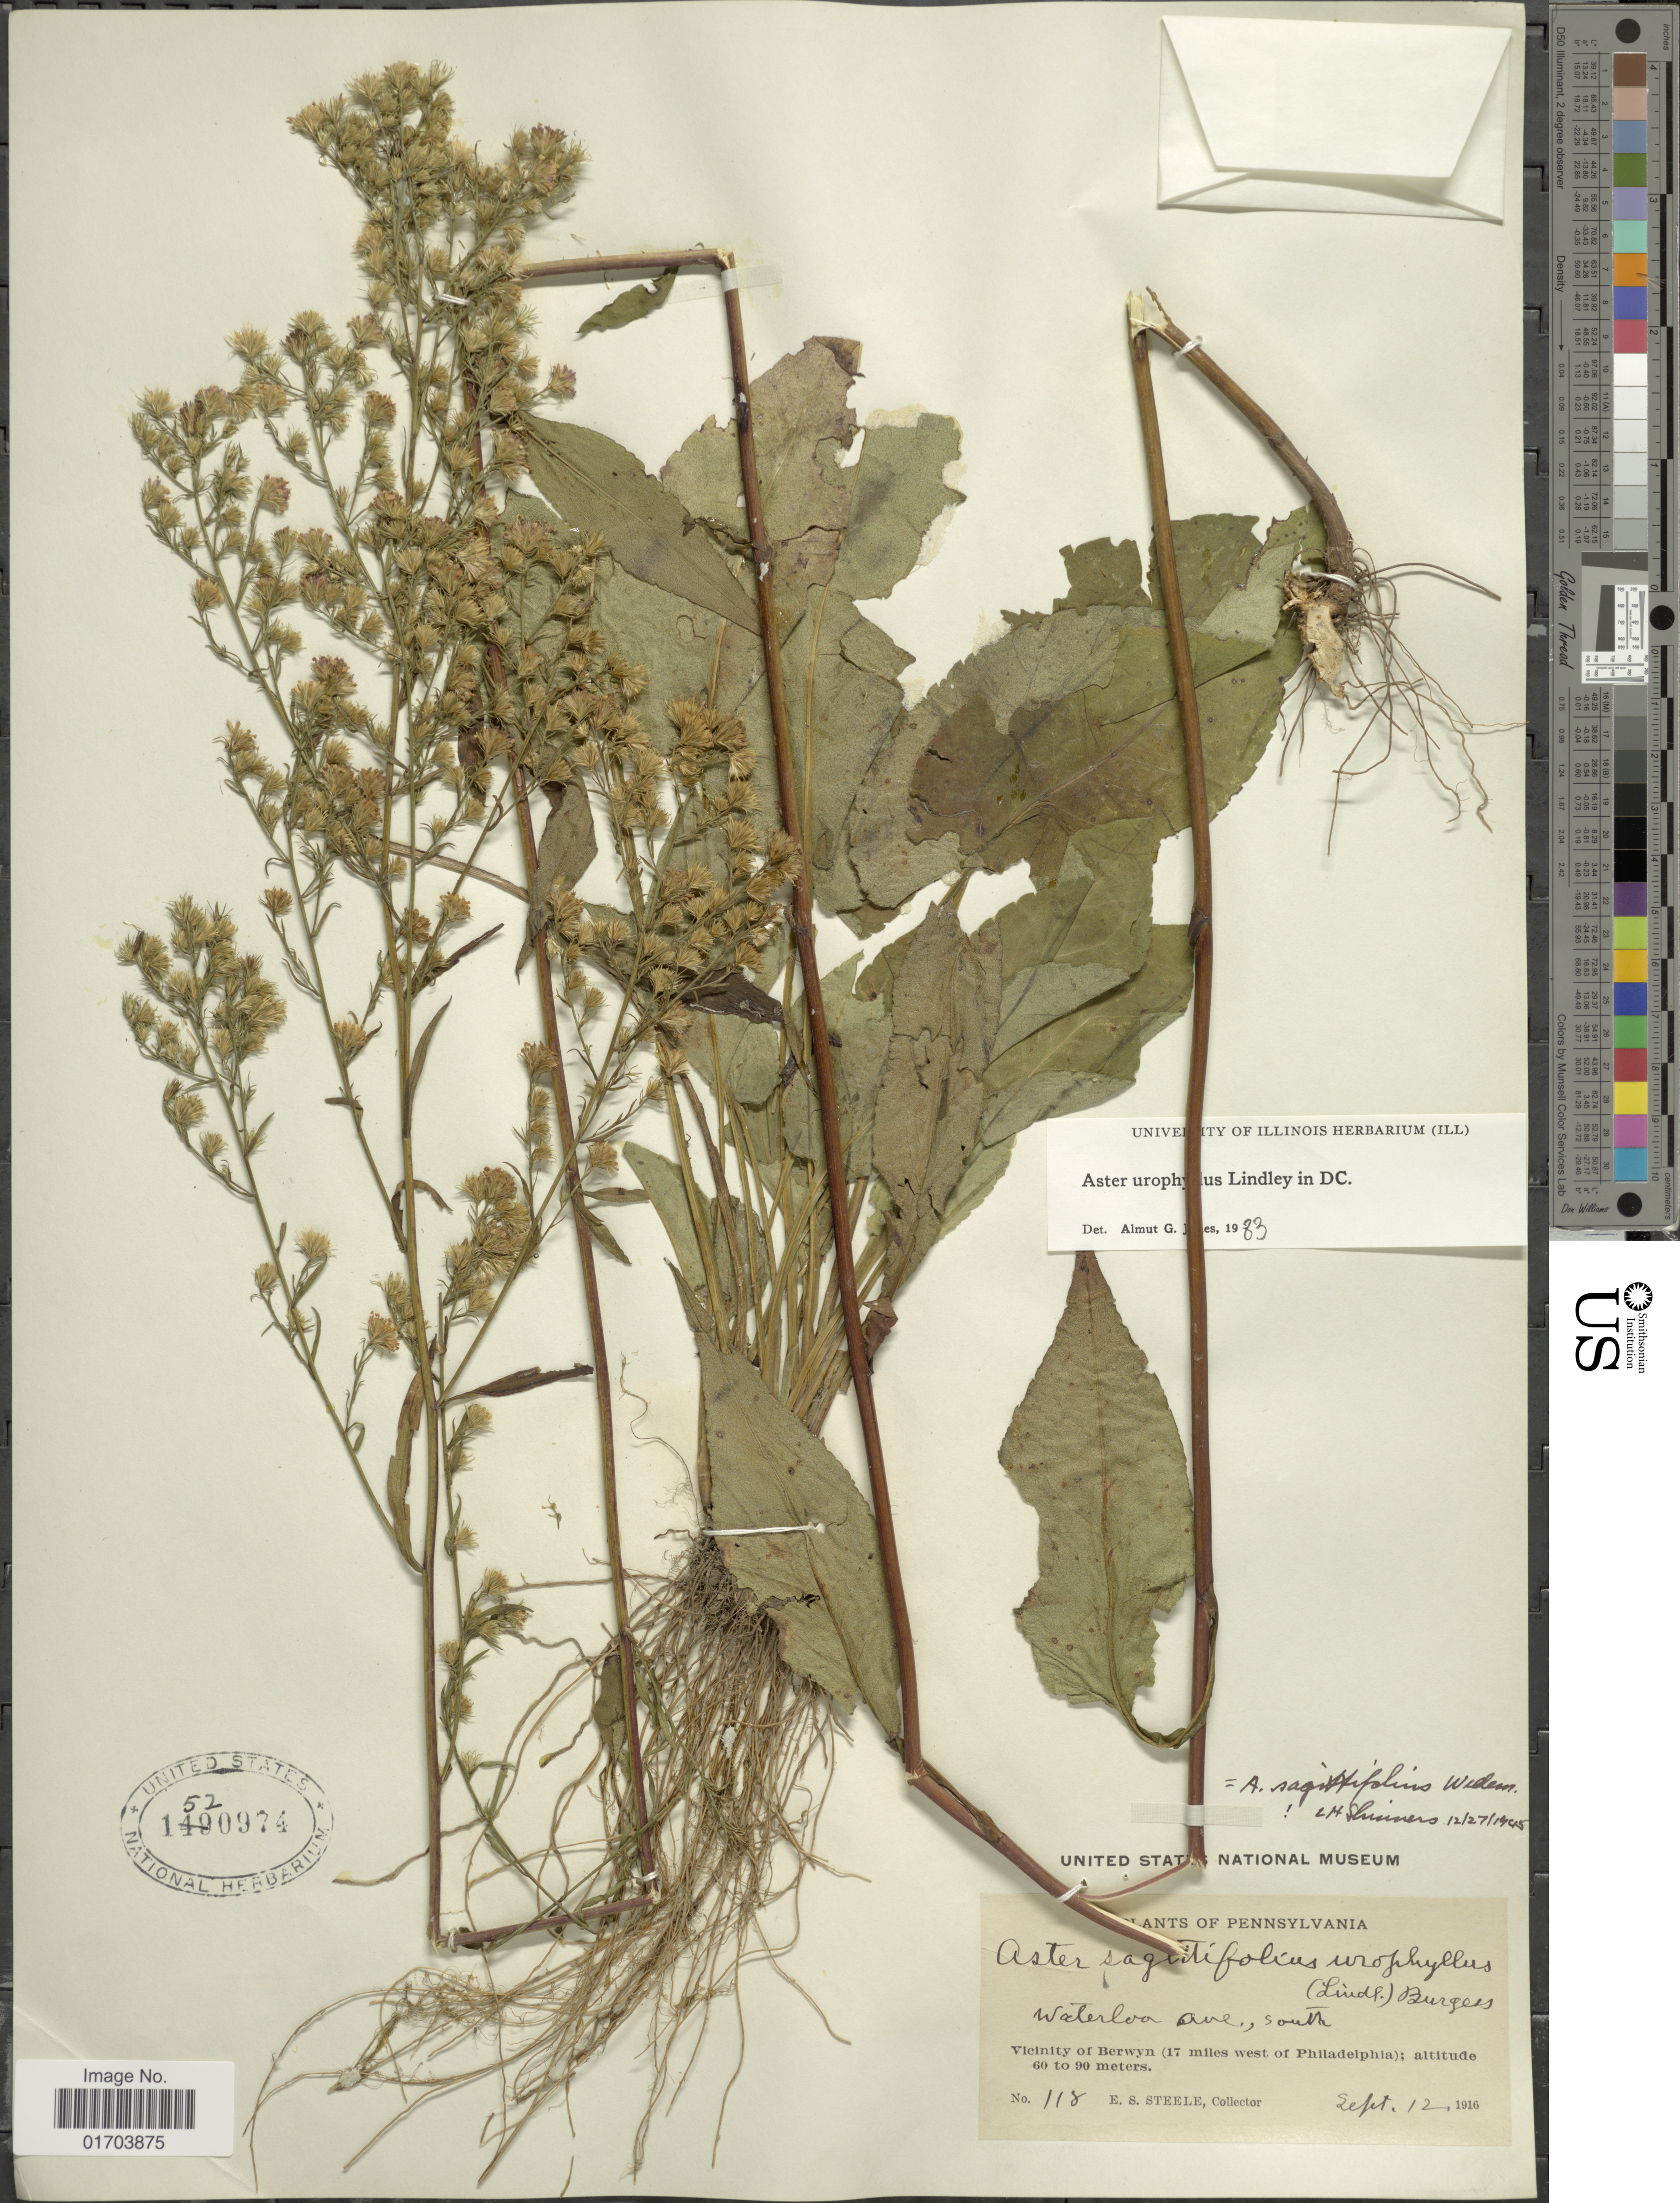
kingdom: Plantae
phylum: Tracheophyta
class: Magnoliopsida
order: Asterales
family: Asteraceae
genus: Symphyotrichum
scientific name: Symphyotrichum urophyllum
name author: (Lindl. ex DC.) G.L. Nesom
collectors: E. Steele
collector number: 118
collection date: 1916-09-12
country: United States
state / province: Pennsylvania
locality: Waterloon Ave, South, Vicinity of Berwyn (17 miles west of Philadelpia)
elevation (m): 60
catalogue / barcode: US 1520974